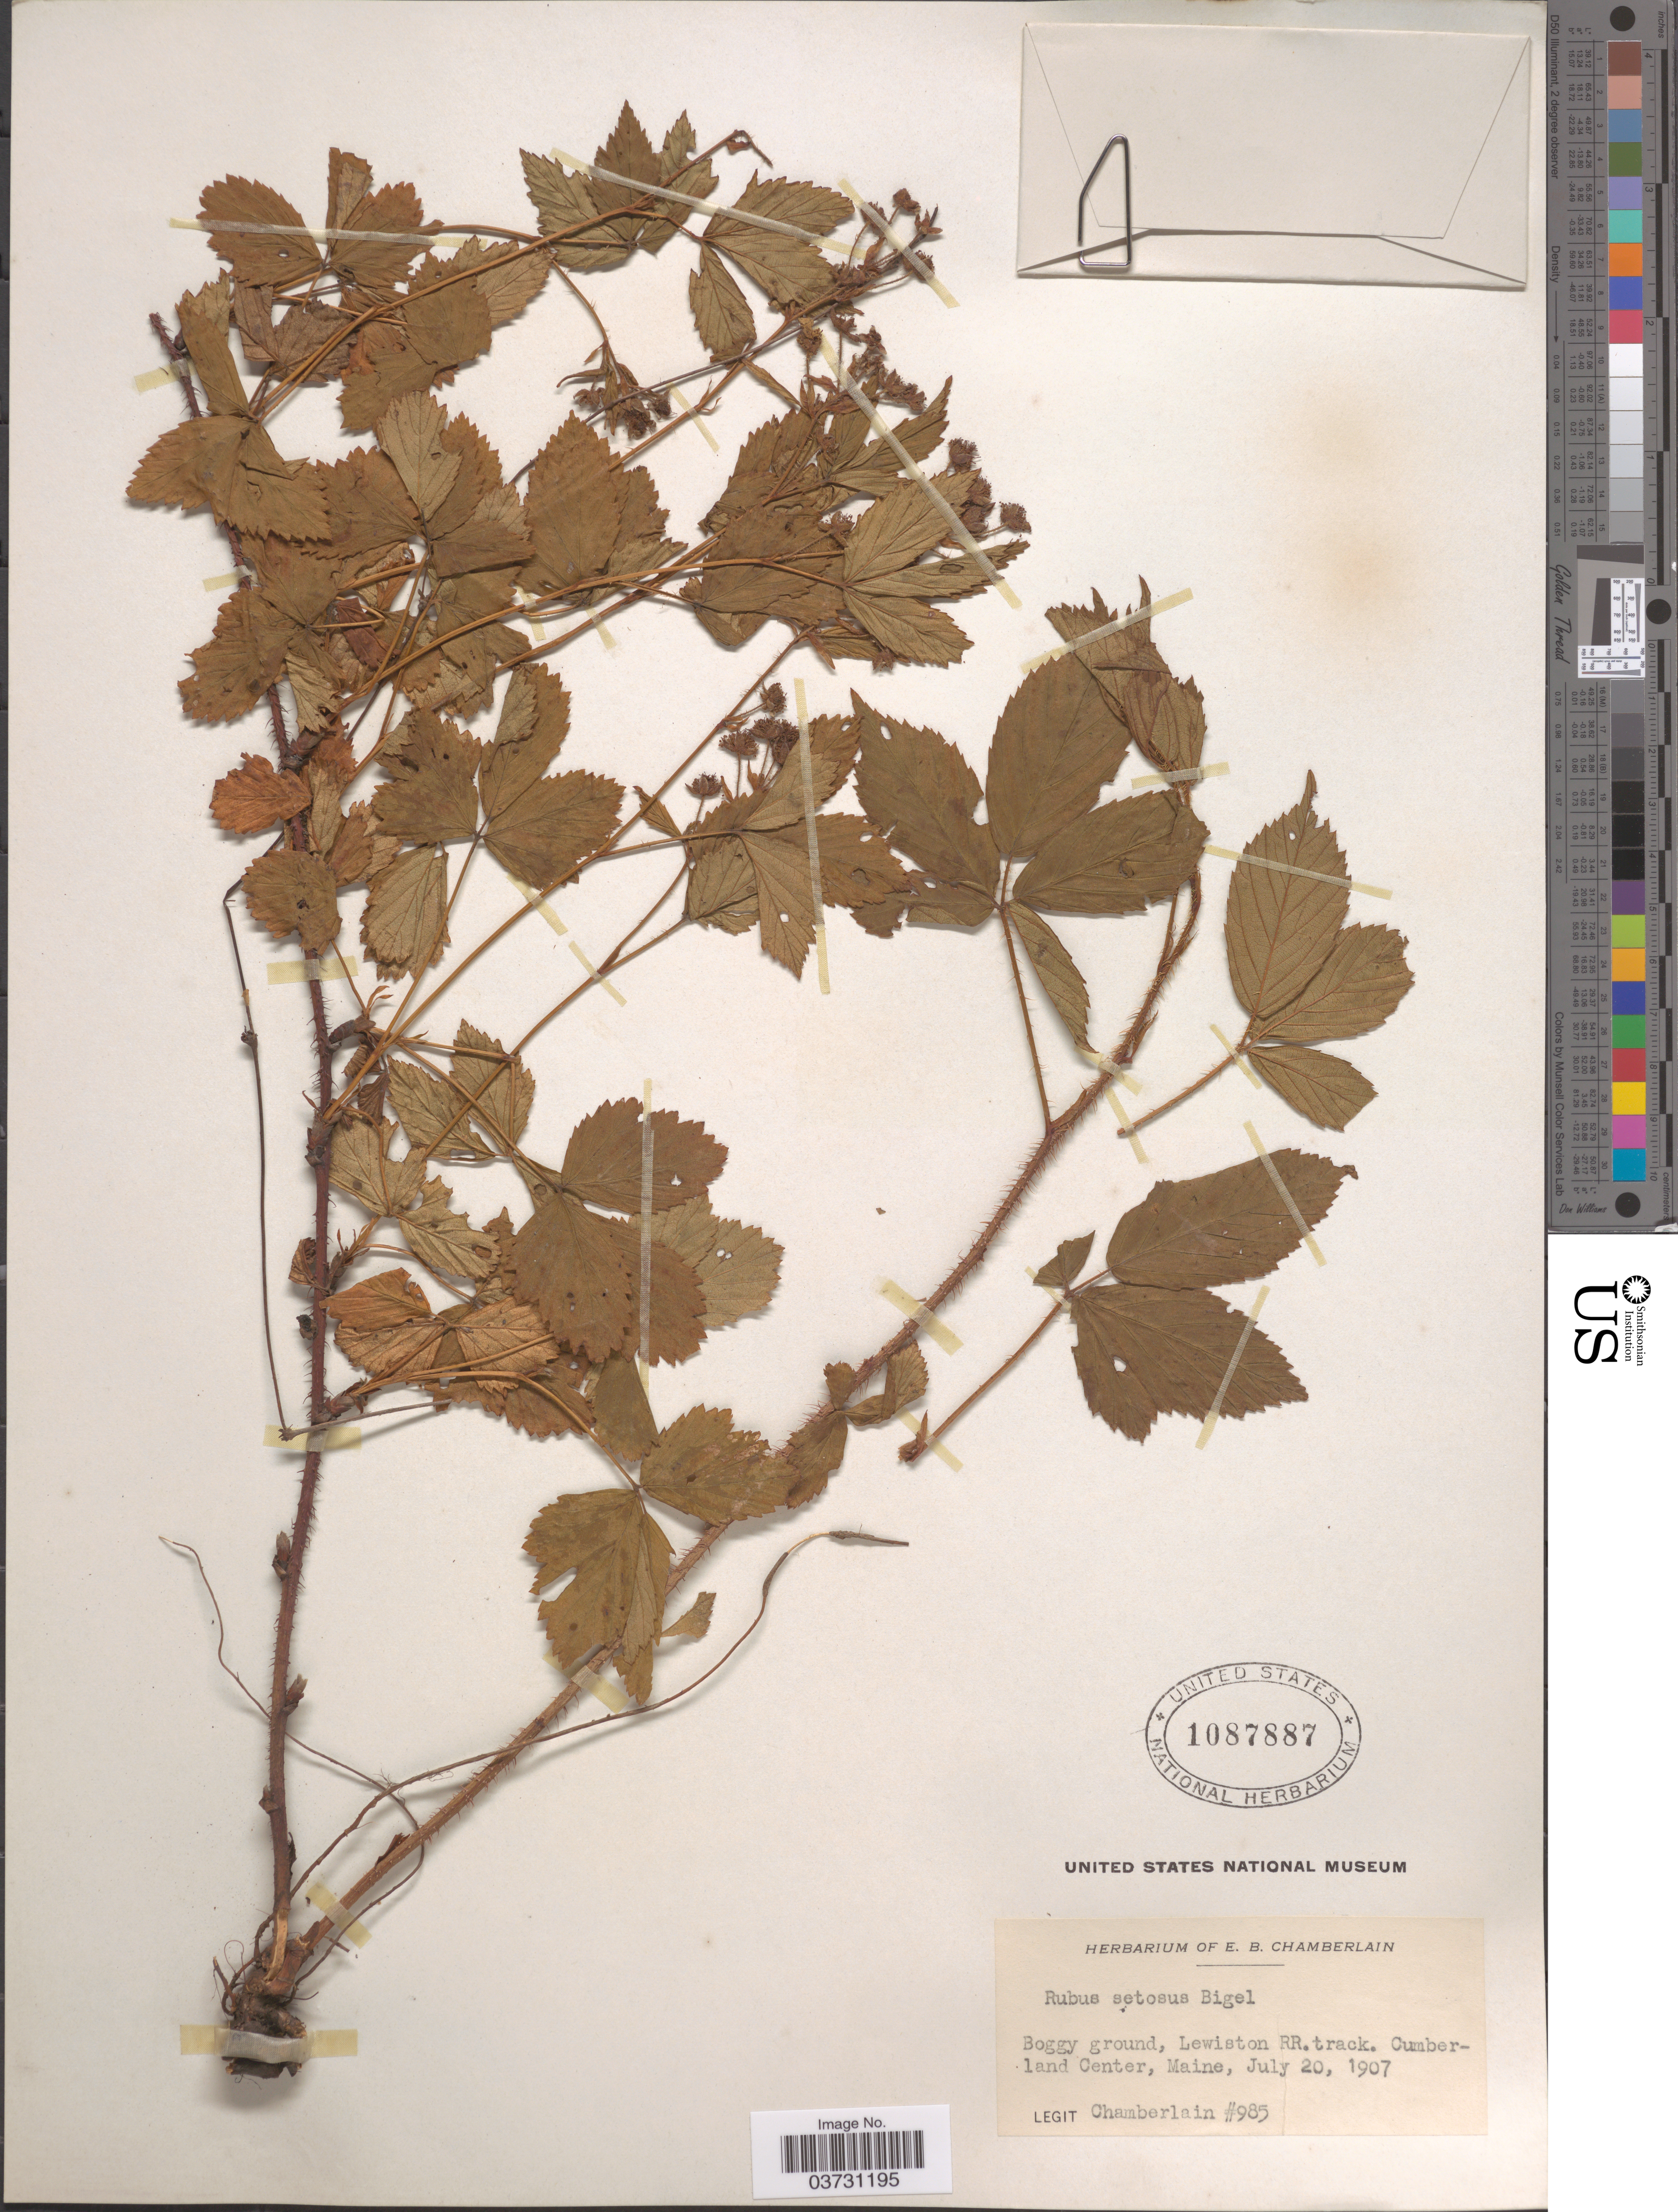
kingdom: Plantae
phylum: Tracheophyta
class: Magnoliopsida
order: Rosales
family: Rosaceae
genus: Rubus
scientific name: Rubus setosus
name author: Bigelow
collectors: -. Chamberlain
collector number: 985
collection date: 1907-07-20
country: United States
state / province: Maine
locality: Boggy ground, Lewiston RR. track. Cumberland Center.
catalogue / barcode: US 1087887